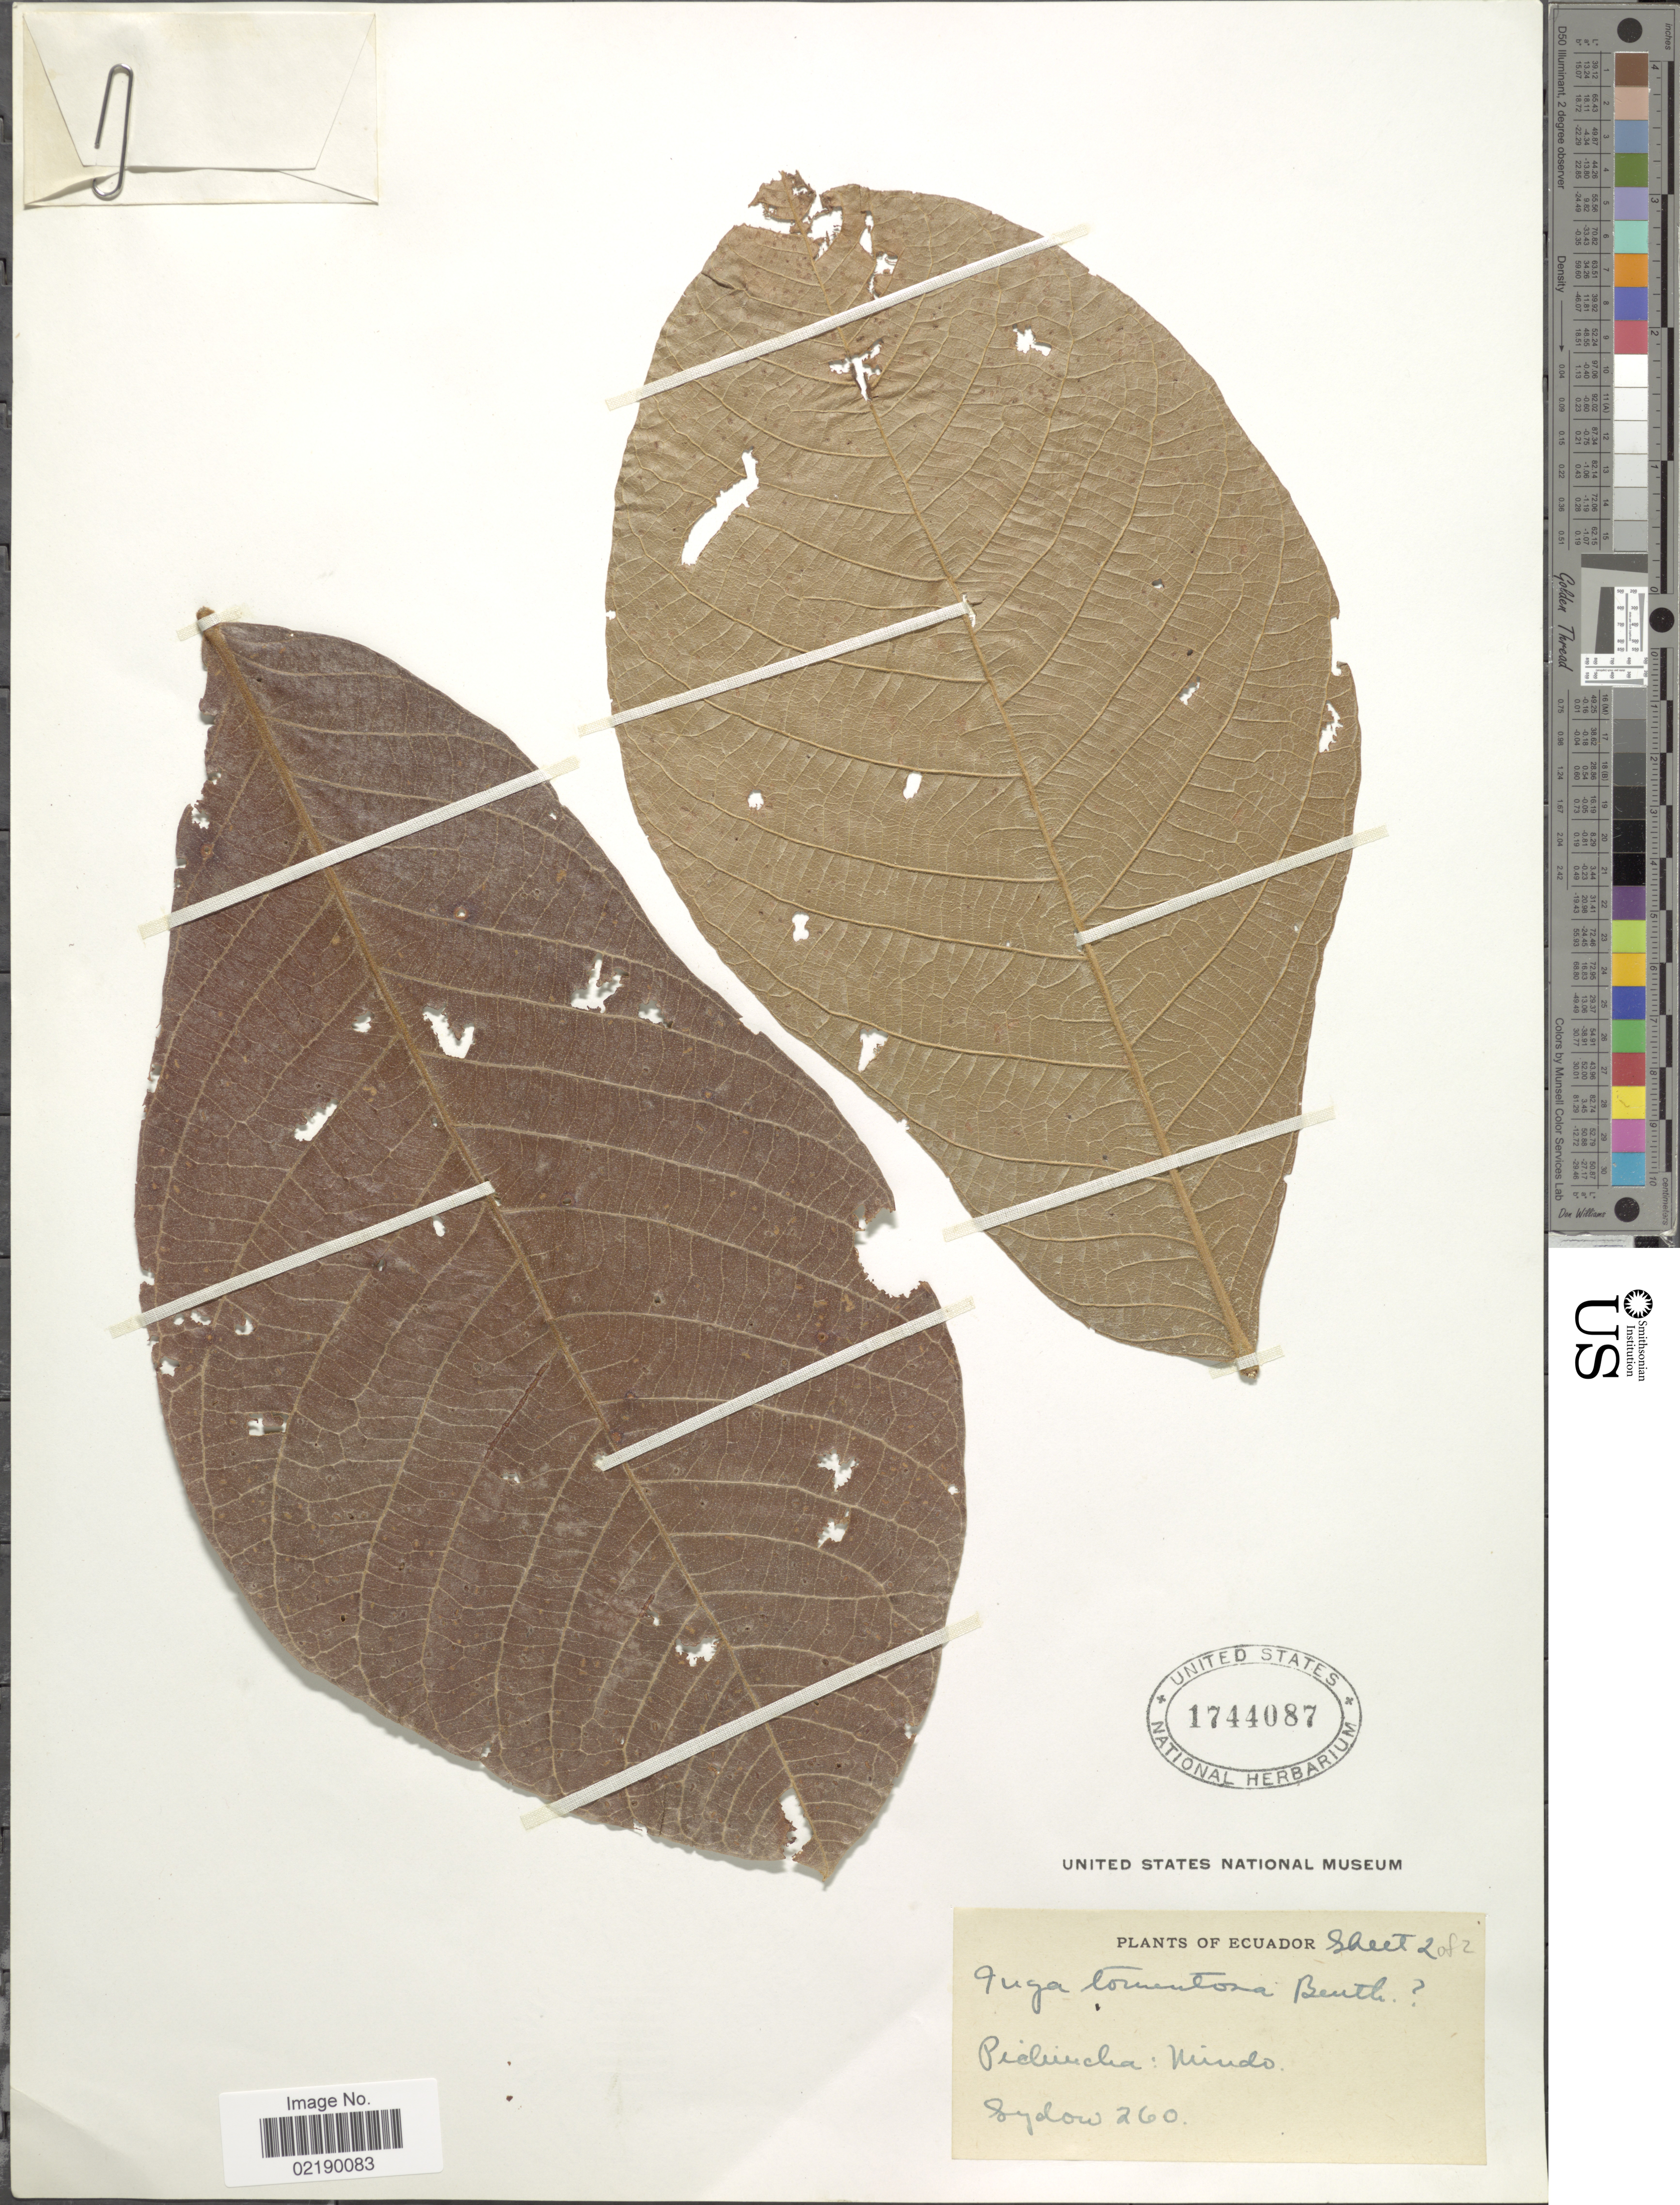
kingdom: Plantae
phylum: Tracheophyta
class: Magnoliopsida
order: Fabales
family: Fabaceae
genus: Inga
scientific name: Inga tomentosa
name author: Benth.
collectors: H. Sydow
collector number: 260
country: Ecuador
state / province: Pichincha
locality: Mindo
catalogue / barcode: US 1744087